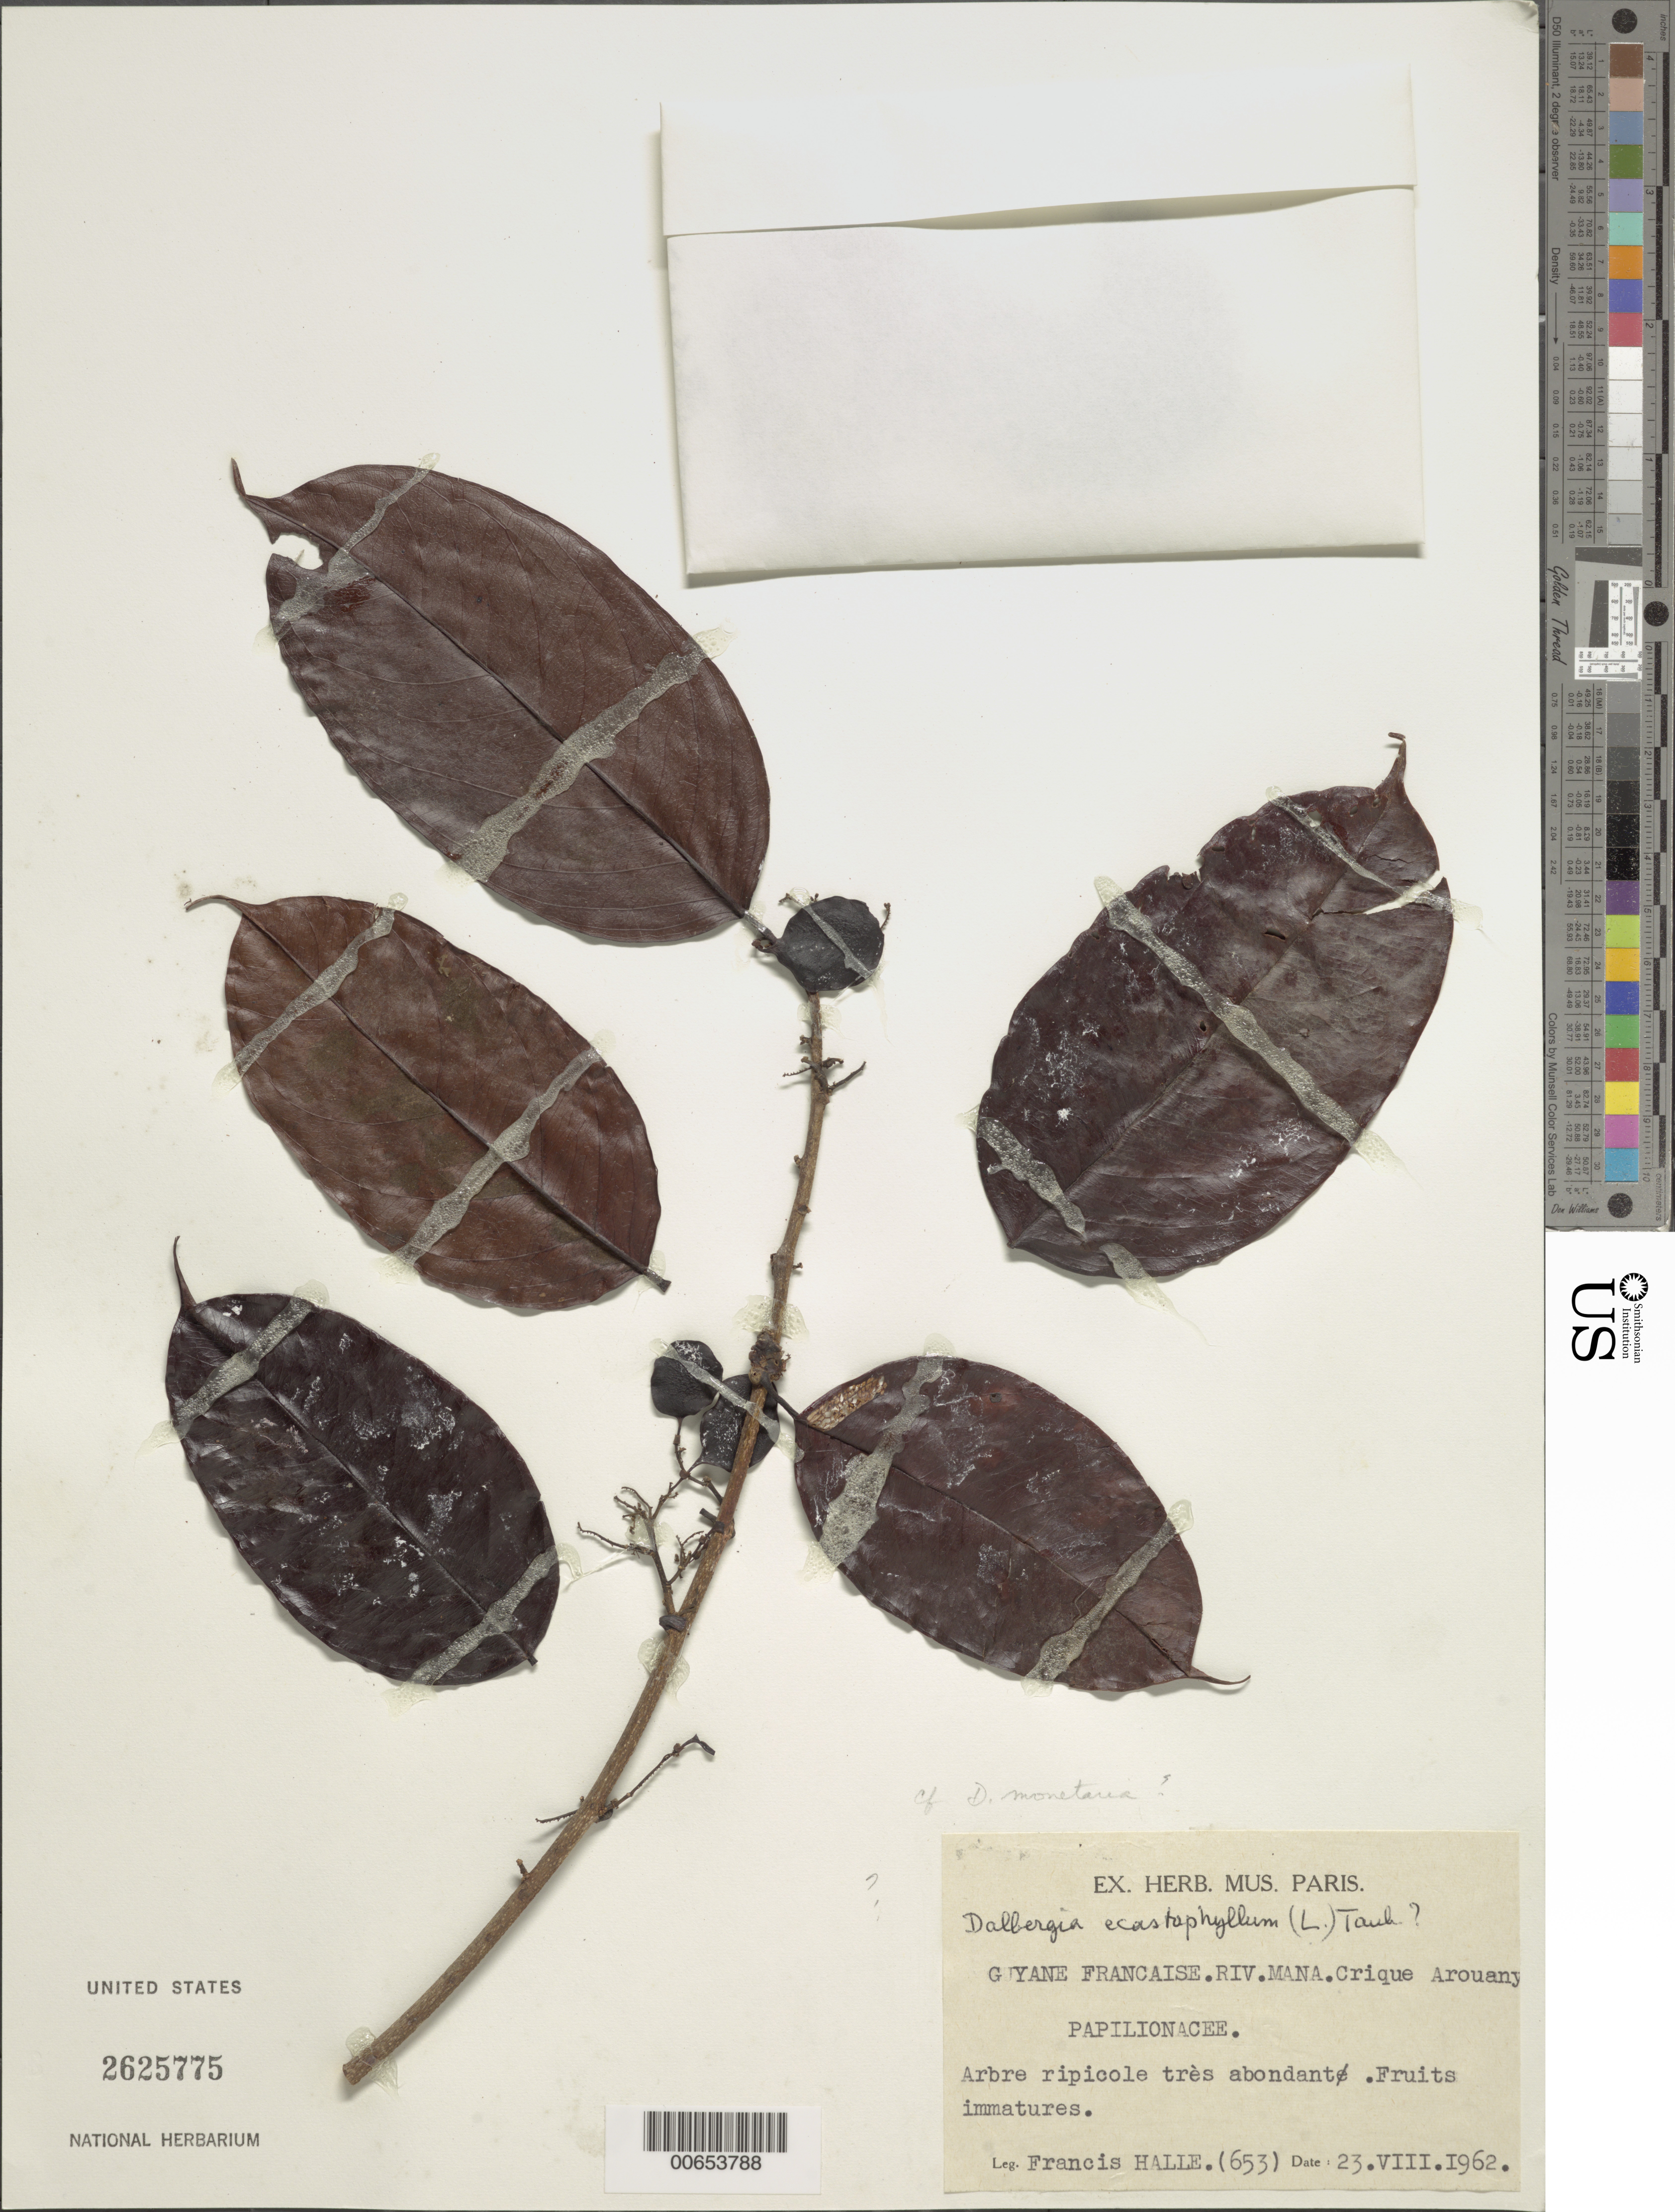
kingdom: Plantae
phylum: Tracheophyta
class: Magnoliopsida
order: Fabales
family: Fabaceae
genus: Dalbergia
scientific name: Dalbergia sp.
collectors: F. Hallé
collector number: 653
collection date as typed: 23-Aug-62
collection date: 1962-08-23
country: French Guiana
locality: Rivière Mana, Crique Arouany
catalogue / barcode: US 2625775